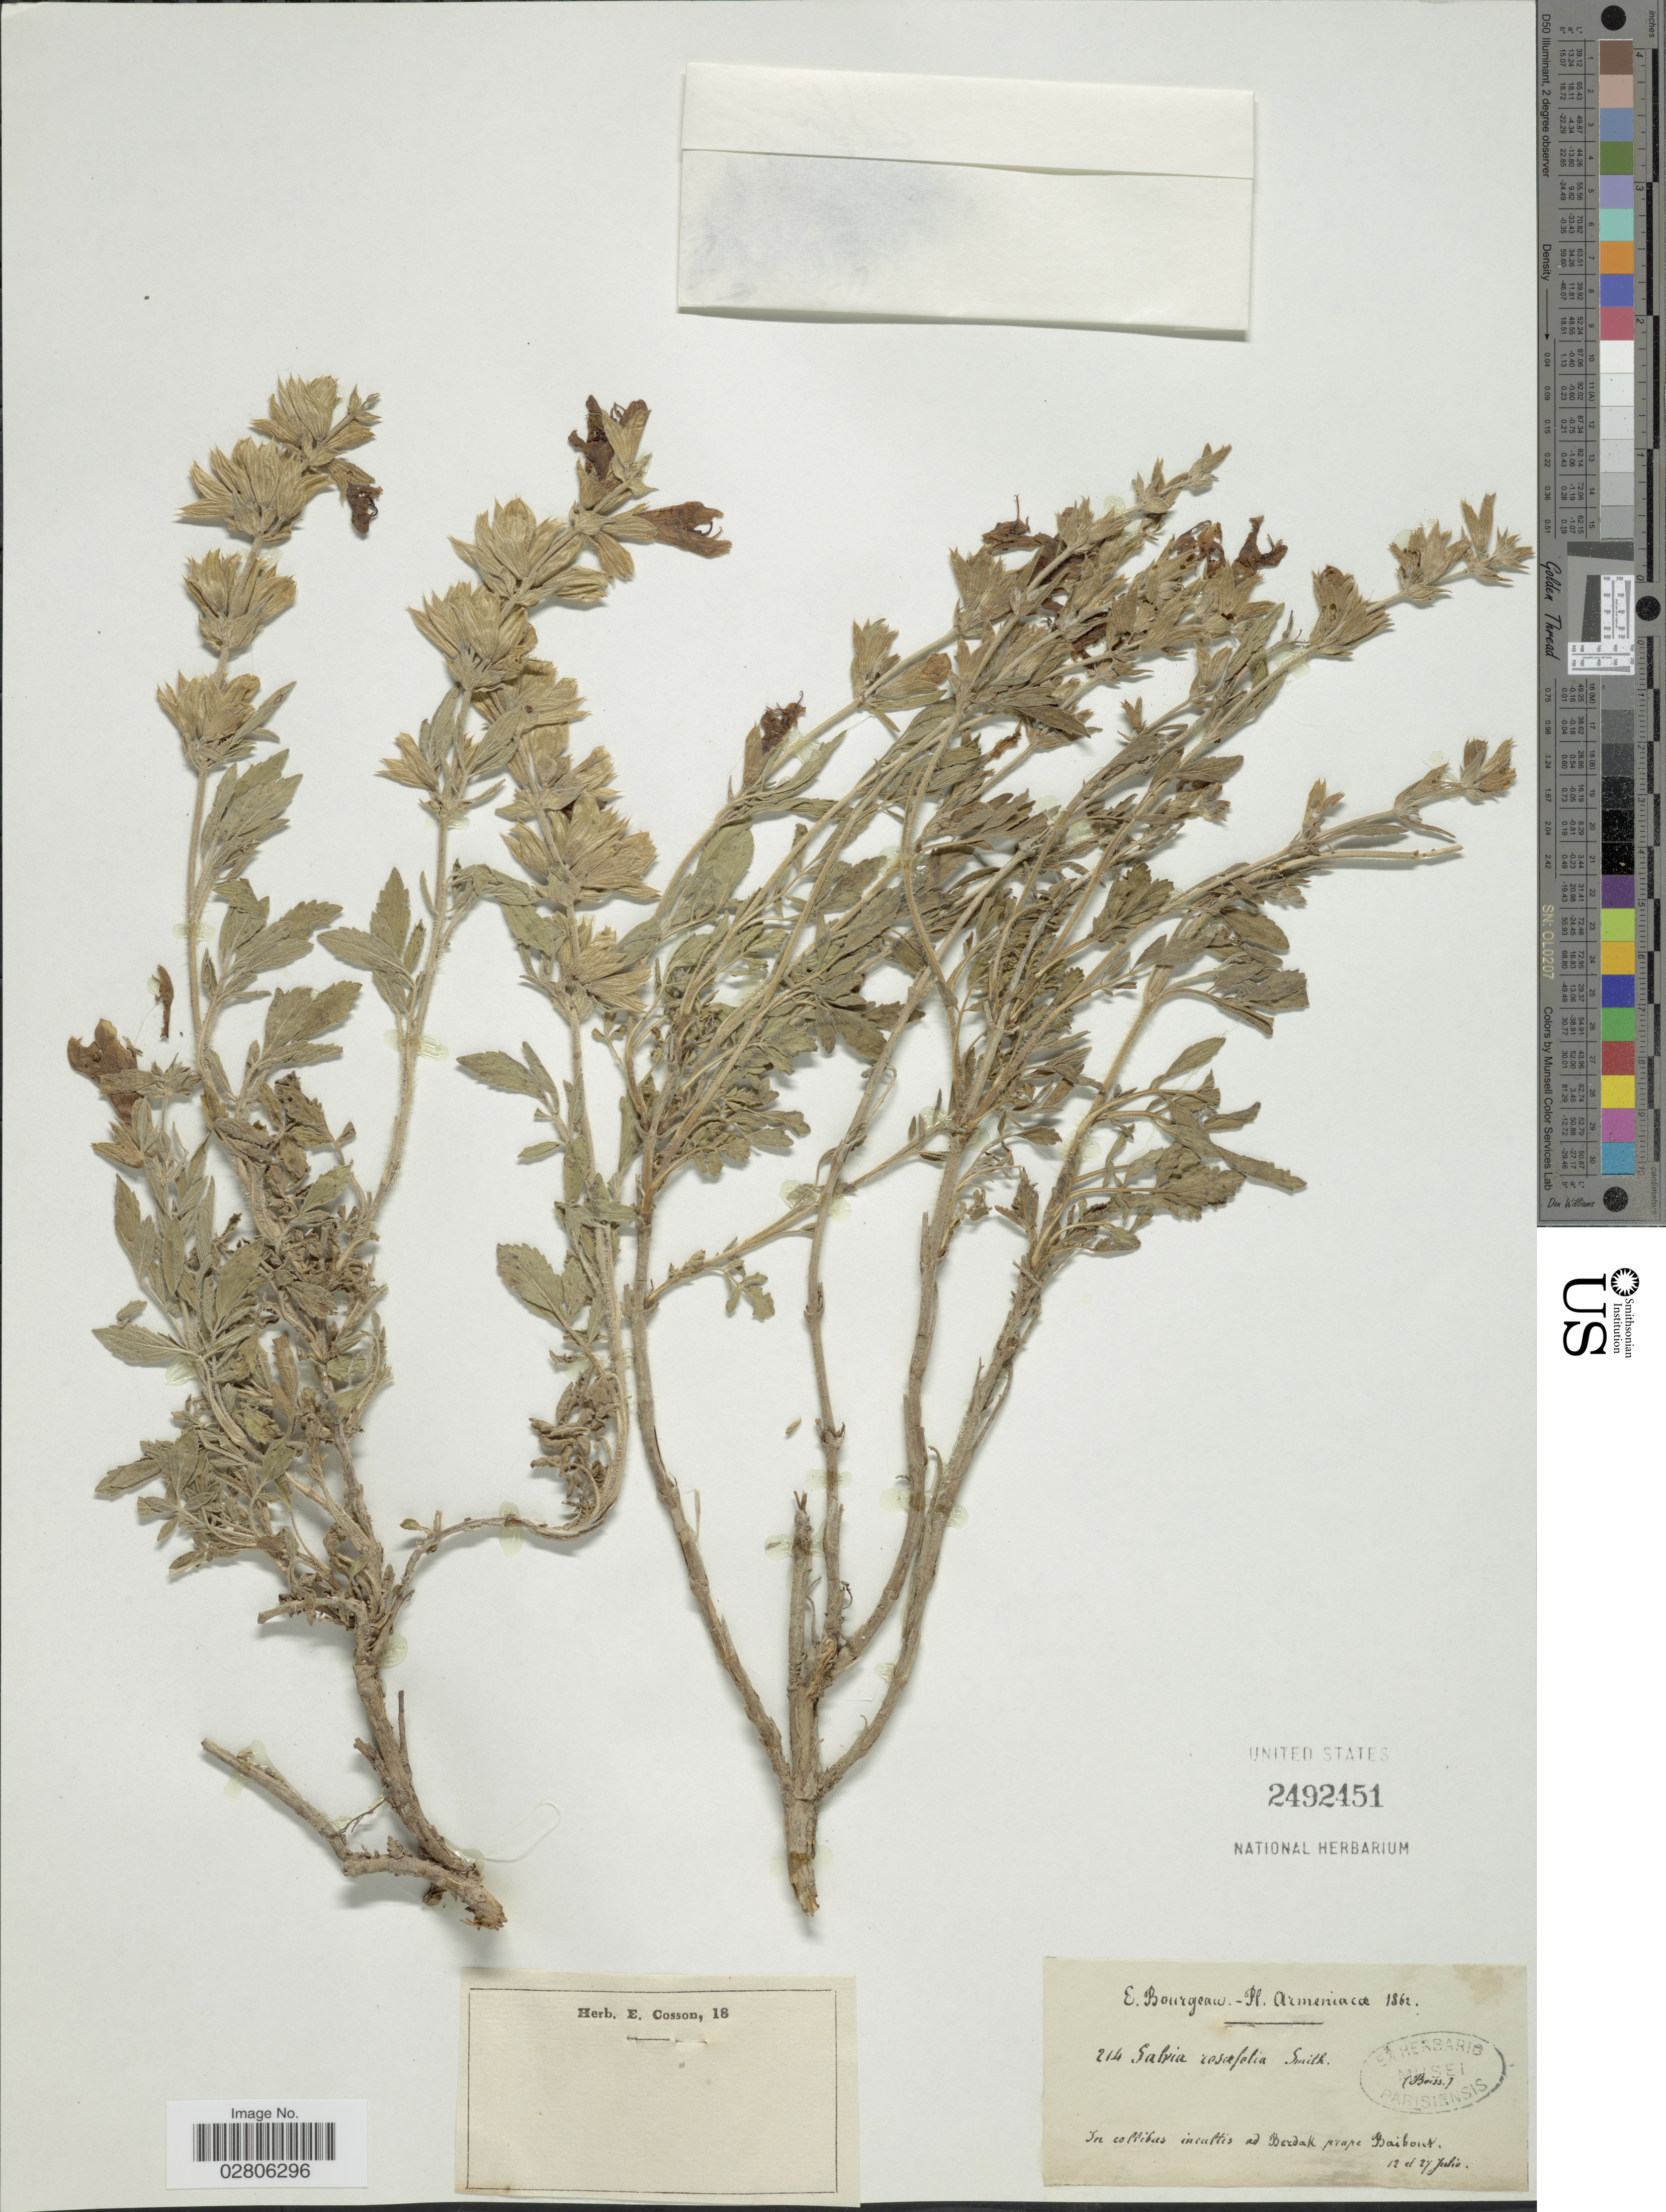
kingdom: Plantae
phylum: Tracheophyta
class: Magnoliopsida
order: Lamiales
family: Lamiaceae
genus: Salvia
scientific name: Salvia rosifolia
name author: Sm.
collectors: E. Bourgeau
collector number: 214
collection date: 1862-07-12/1862-07-27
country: Armenia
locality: In collibus incultis ad Berdak prope Baibout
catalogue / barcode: US 2492451